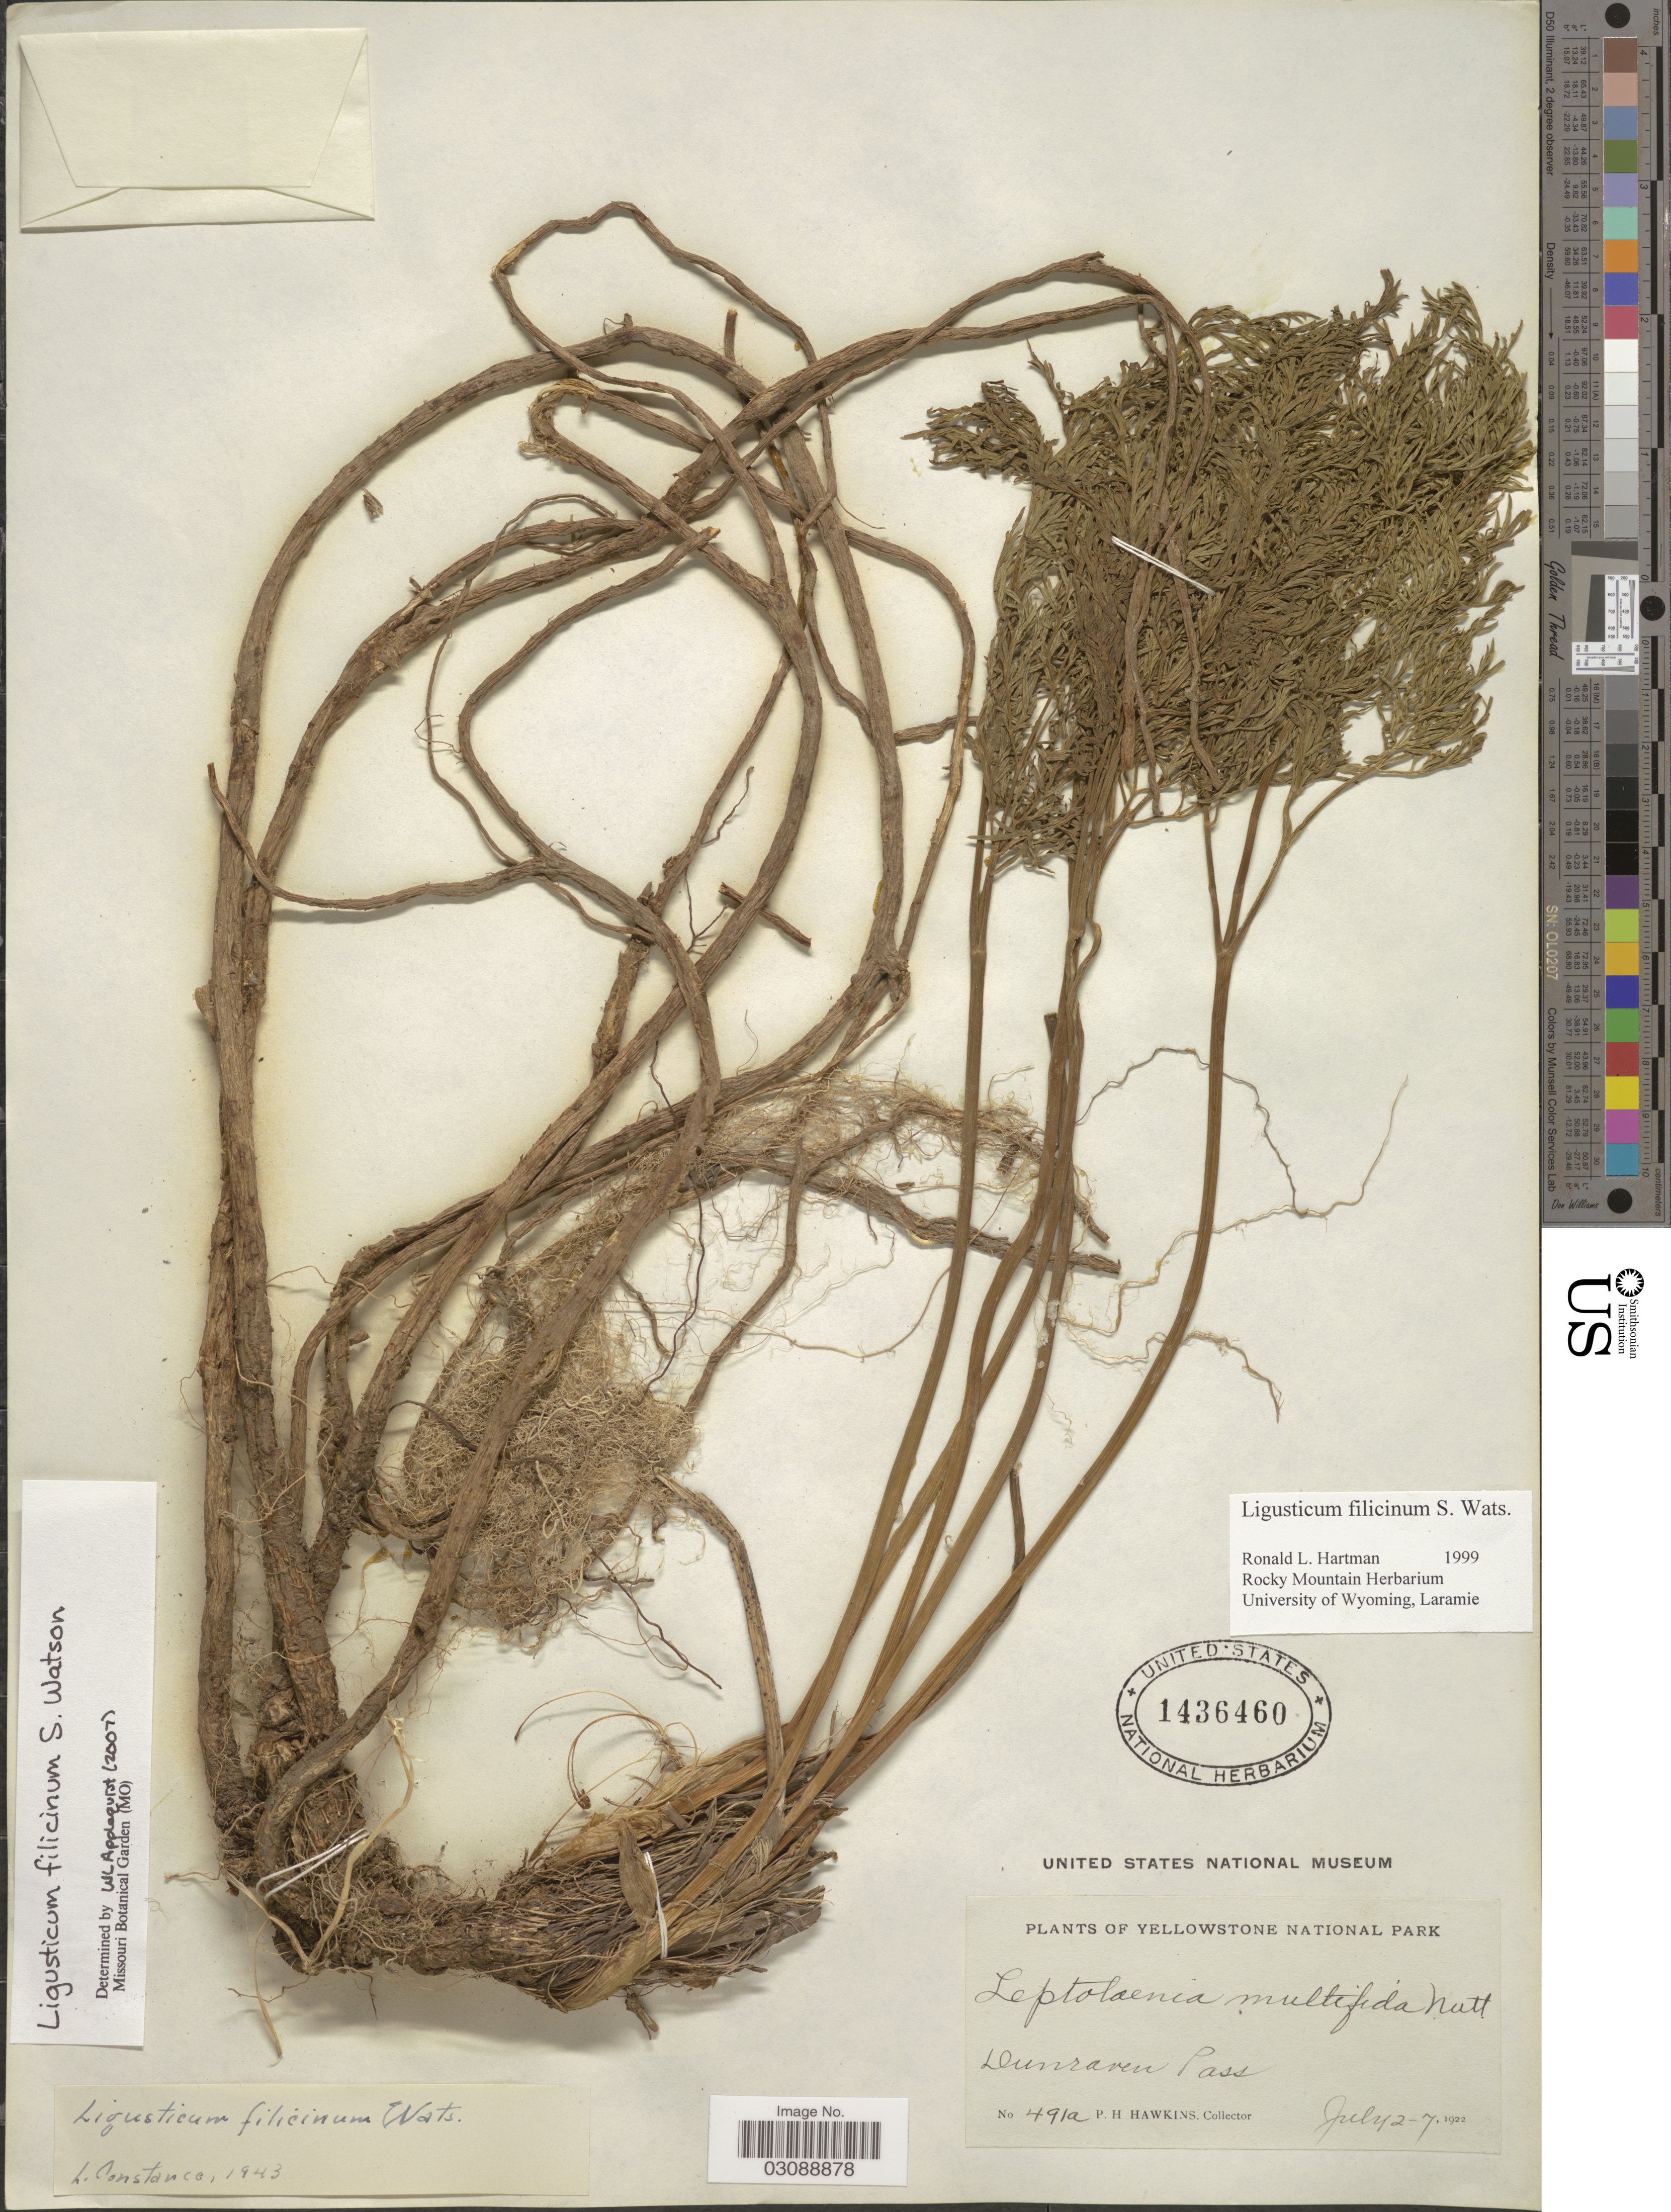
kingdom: Plantae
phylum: Tracheophyta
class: Magnoliopsida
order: Apiales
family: Apiaceae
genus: Ligusticum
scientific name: Ligusticum filicinum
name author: S. Watson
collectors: P. Hawkins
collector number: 491a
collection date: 1922-07-02/1922-07-07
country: United States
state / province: Wyoming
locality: Yellowstone National Park. Dunraven Pass.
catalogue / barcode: US 1436460